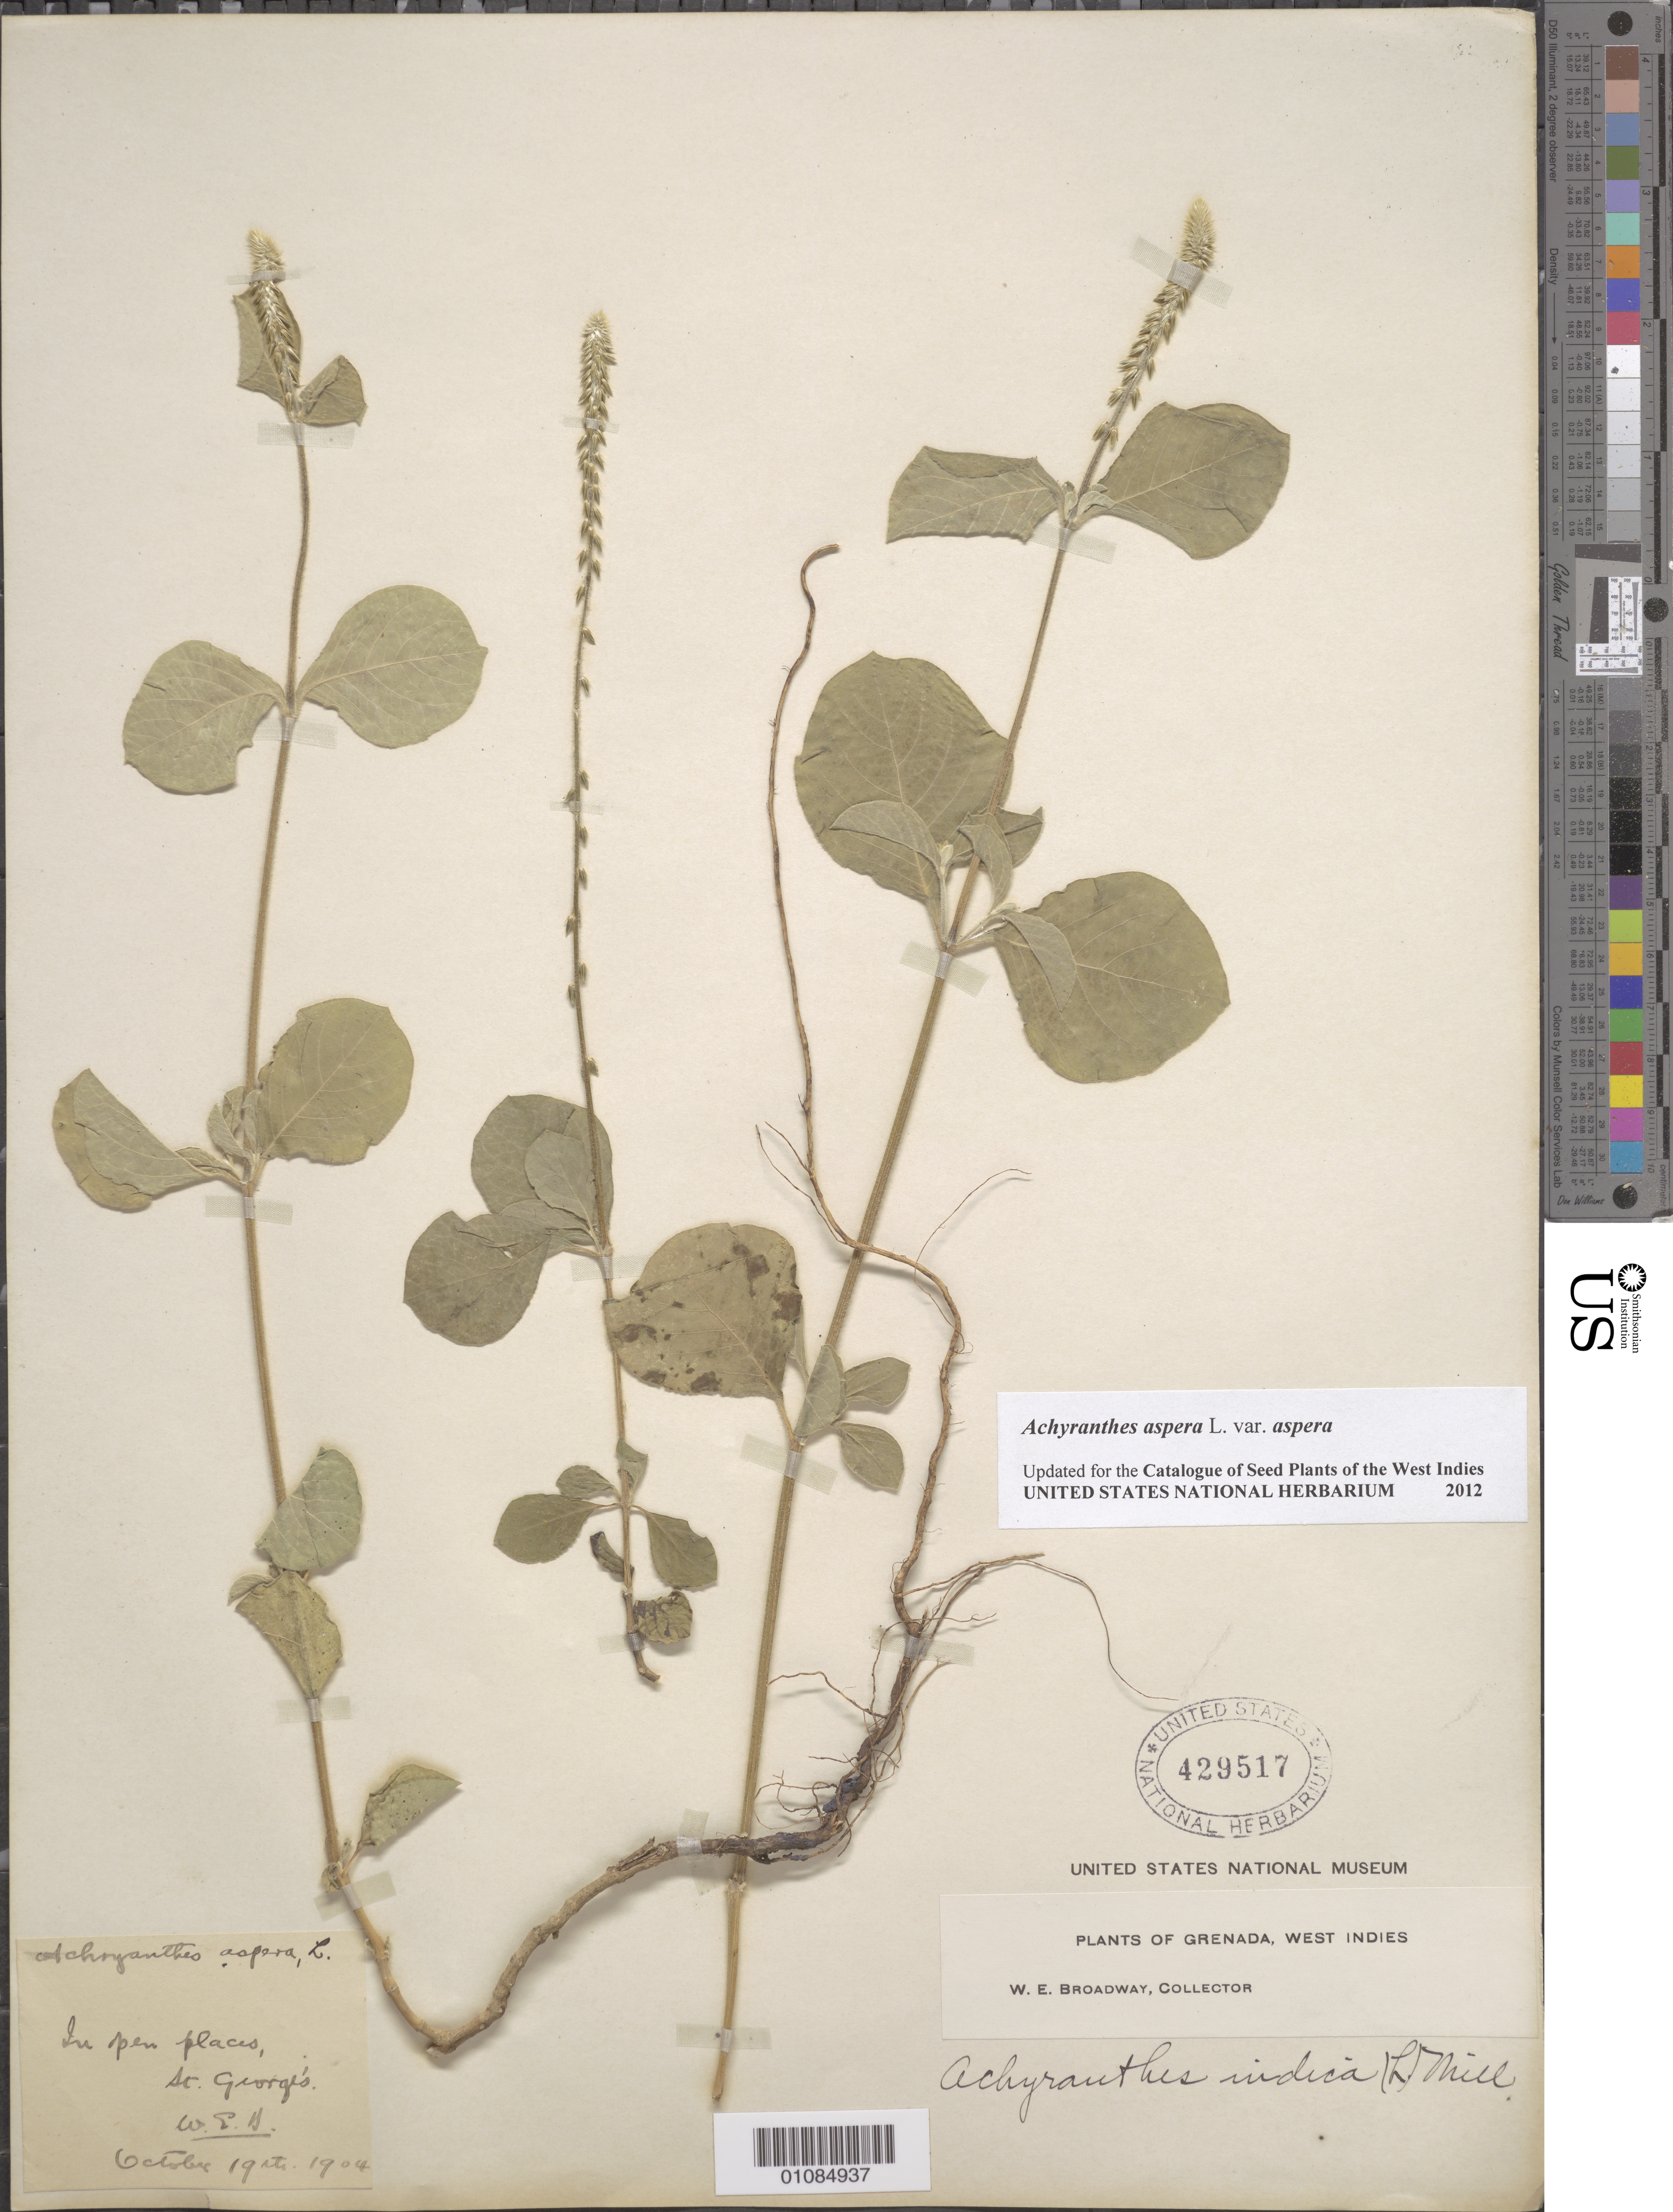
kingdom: Plantae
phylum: Tracheophyta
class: Magnoliopsida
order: Caryophyllales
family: Amaranthaceae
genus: Achyranthes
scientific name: Achyranthes aspera var. aspera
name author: L.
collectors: W. E. Broadway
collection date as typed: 19 Oct 1904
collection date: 1904-10-19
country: Grenada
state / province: Saint George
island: Grenada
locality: St. George's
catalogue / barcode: US 429517